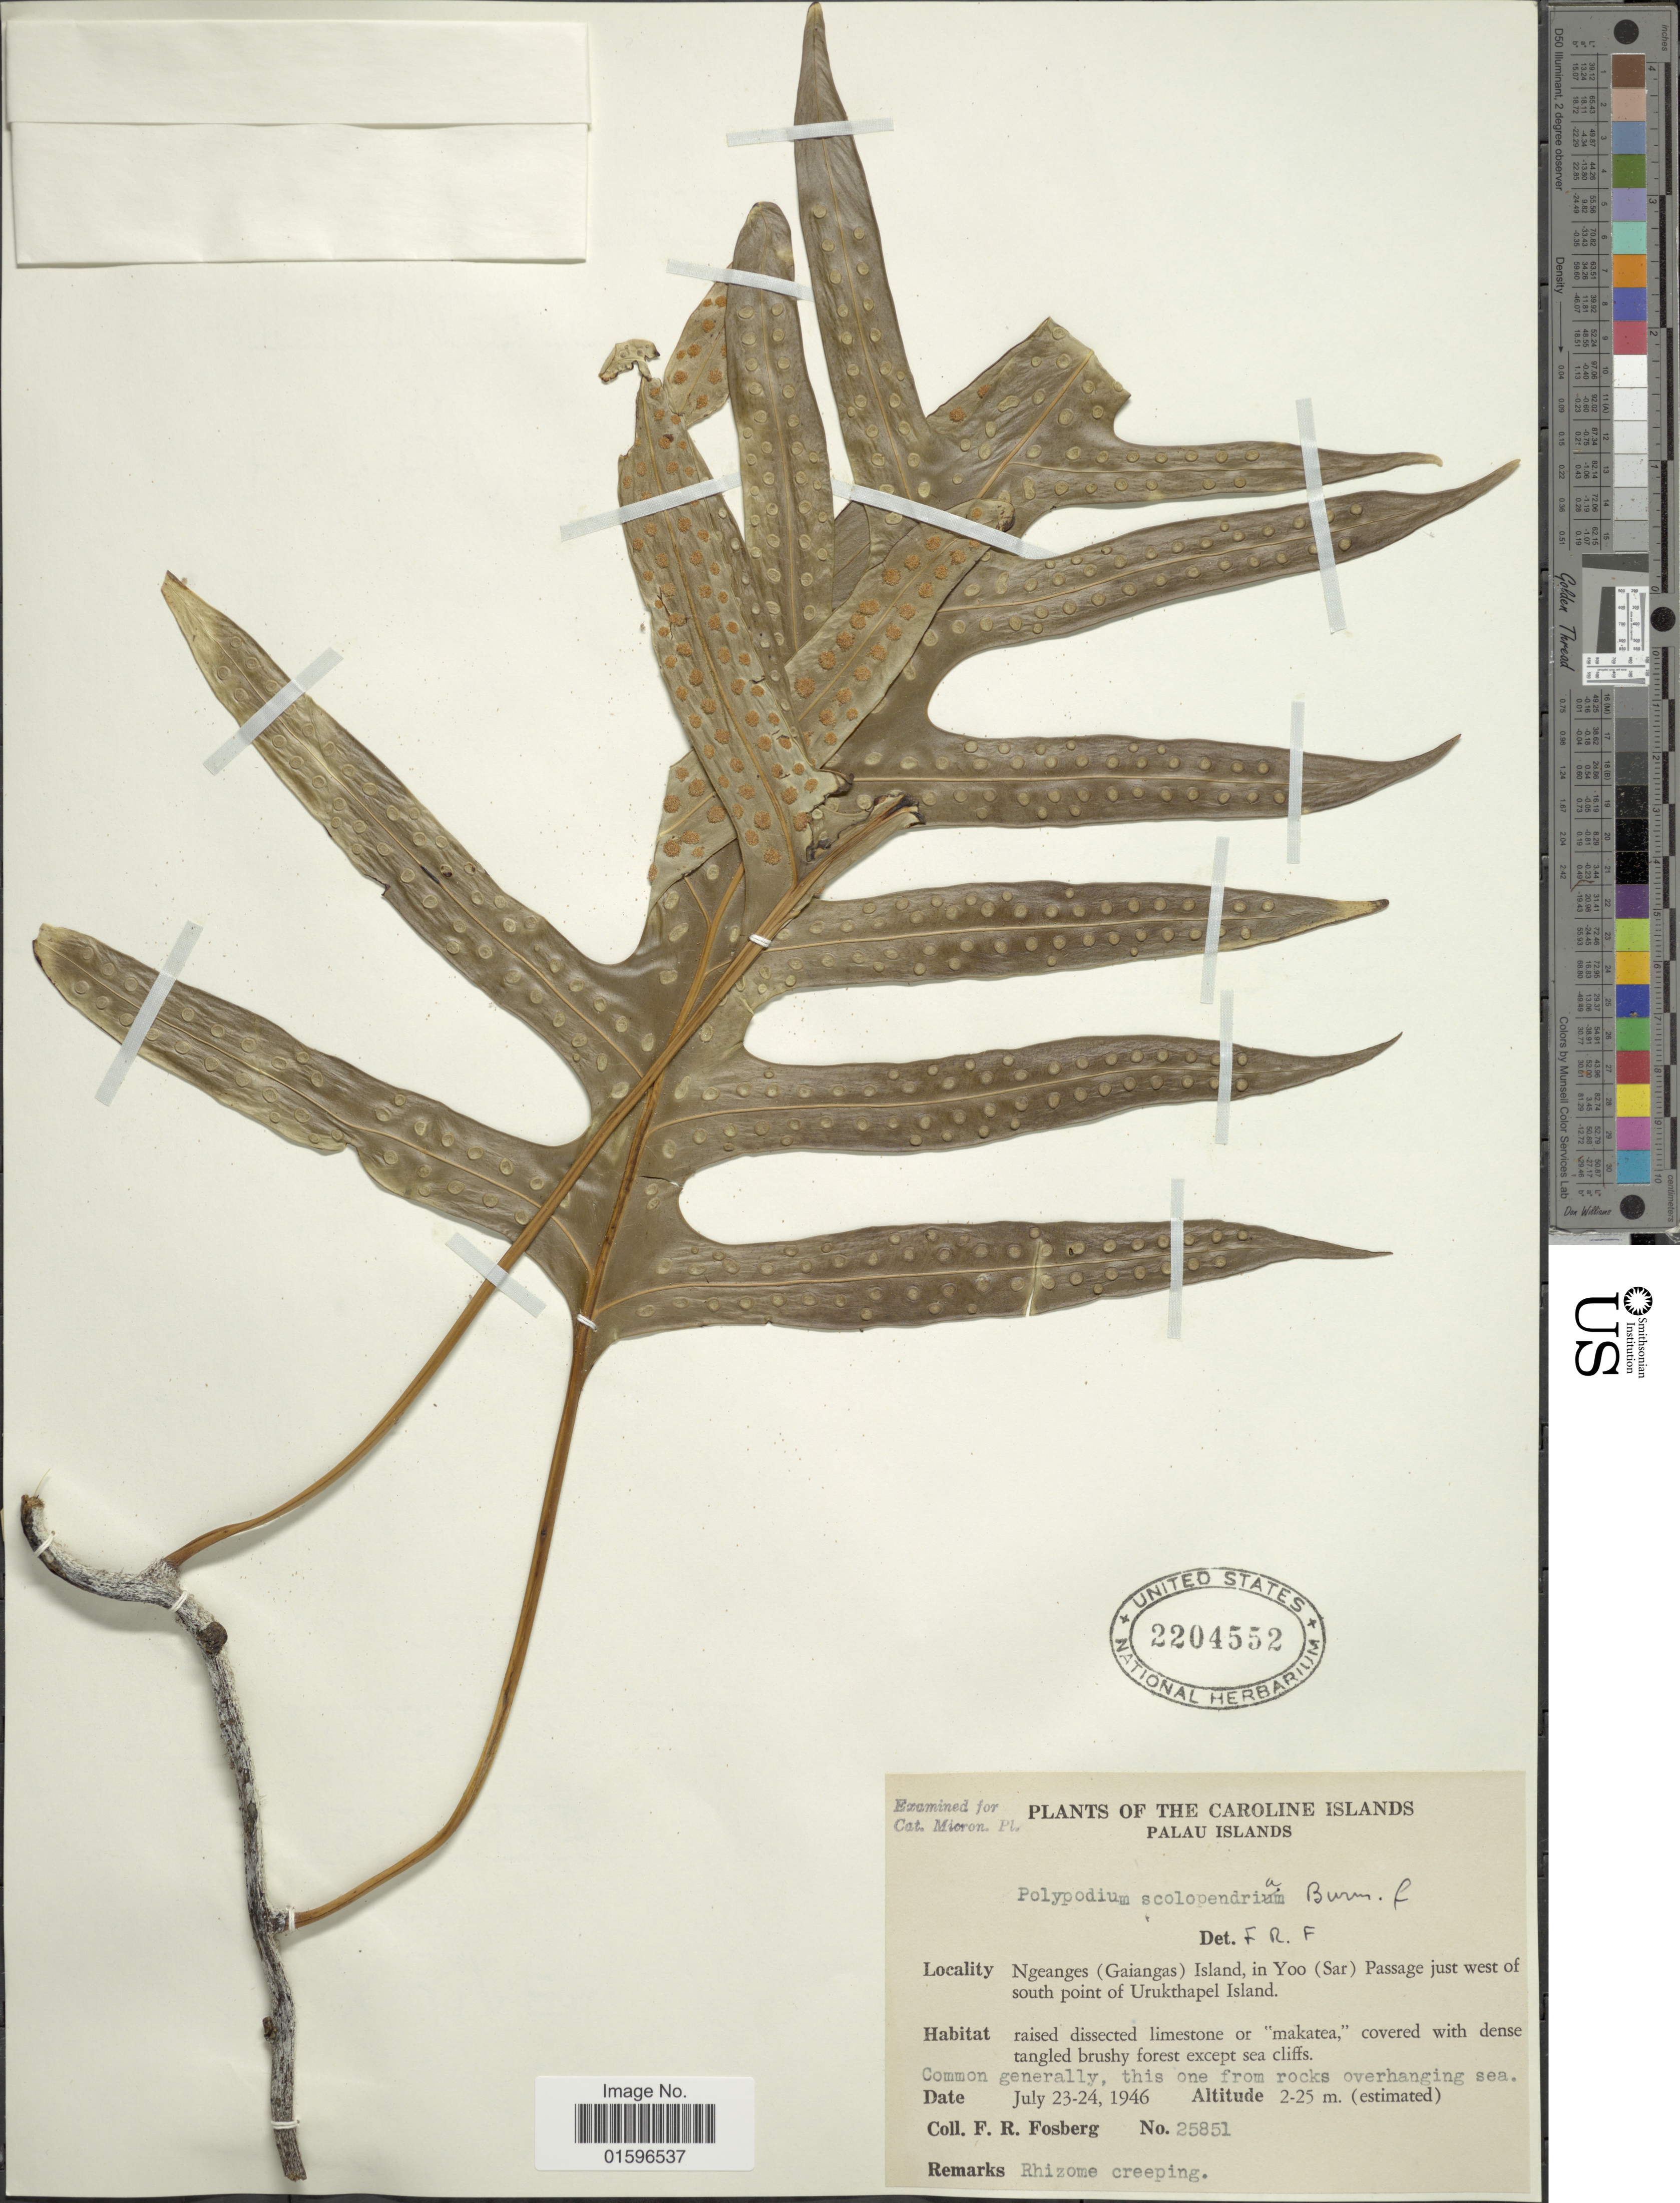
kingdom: Plantae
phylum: Tracheophyta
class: Polypodiopsida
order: Polypodiales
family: Polypodiaceae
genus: Polypodium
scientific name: Polypodium scolopendria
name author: Burm. f.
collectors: F. R. Fosberg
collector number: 25851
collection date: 1946-07-23/1946-07-24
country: Palau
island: Ngeanges (Gaiangas)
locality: Ngeanges (Gaiangas) Island, in Yoo (Sar) Passage just west of south point of Urukthapel Island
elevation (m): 2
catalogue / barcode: US 2204552